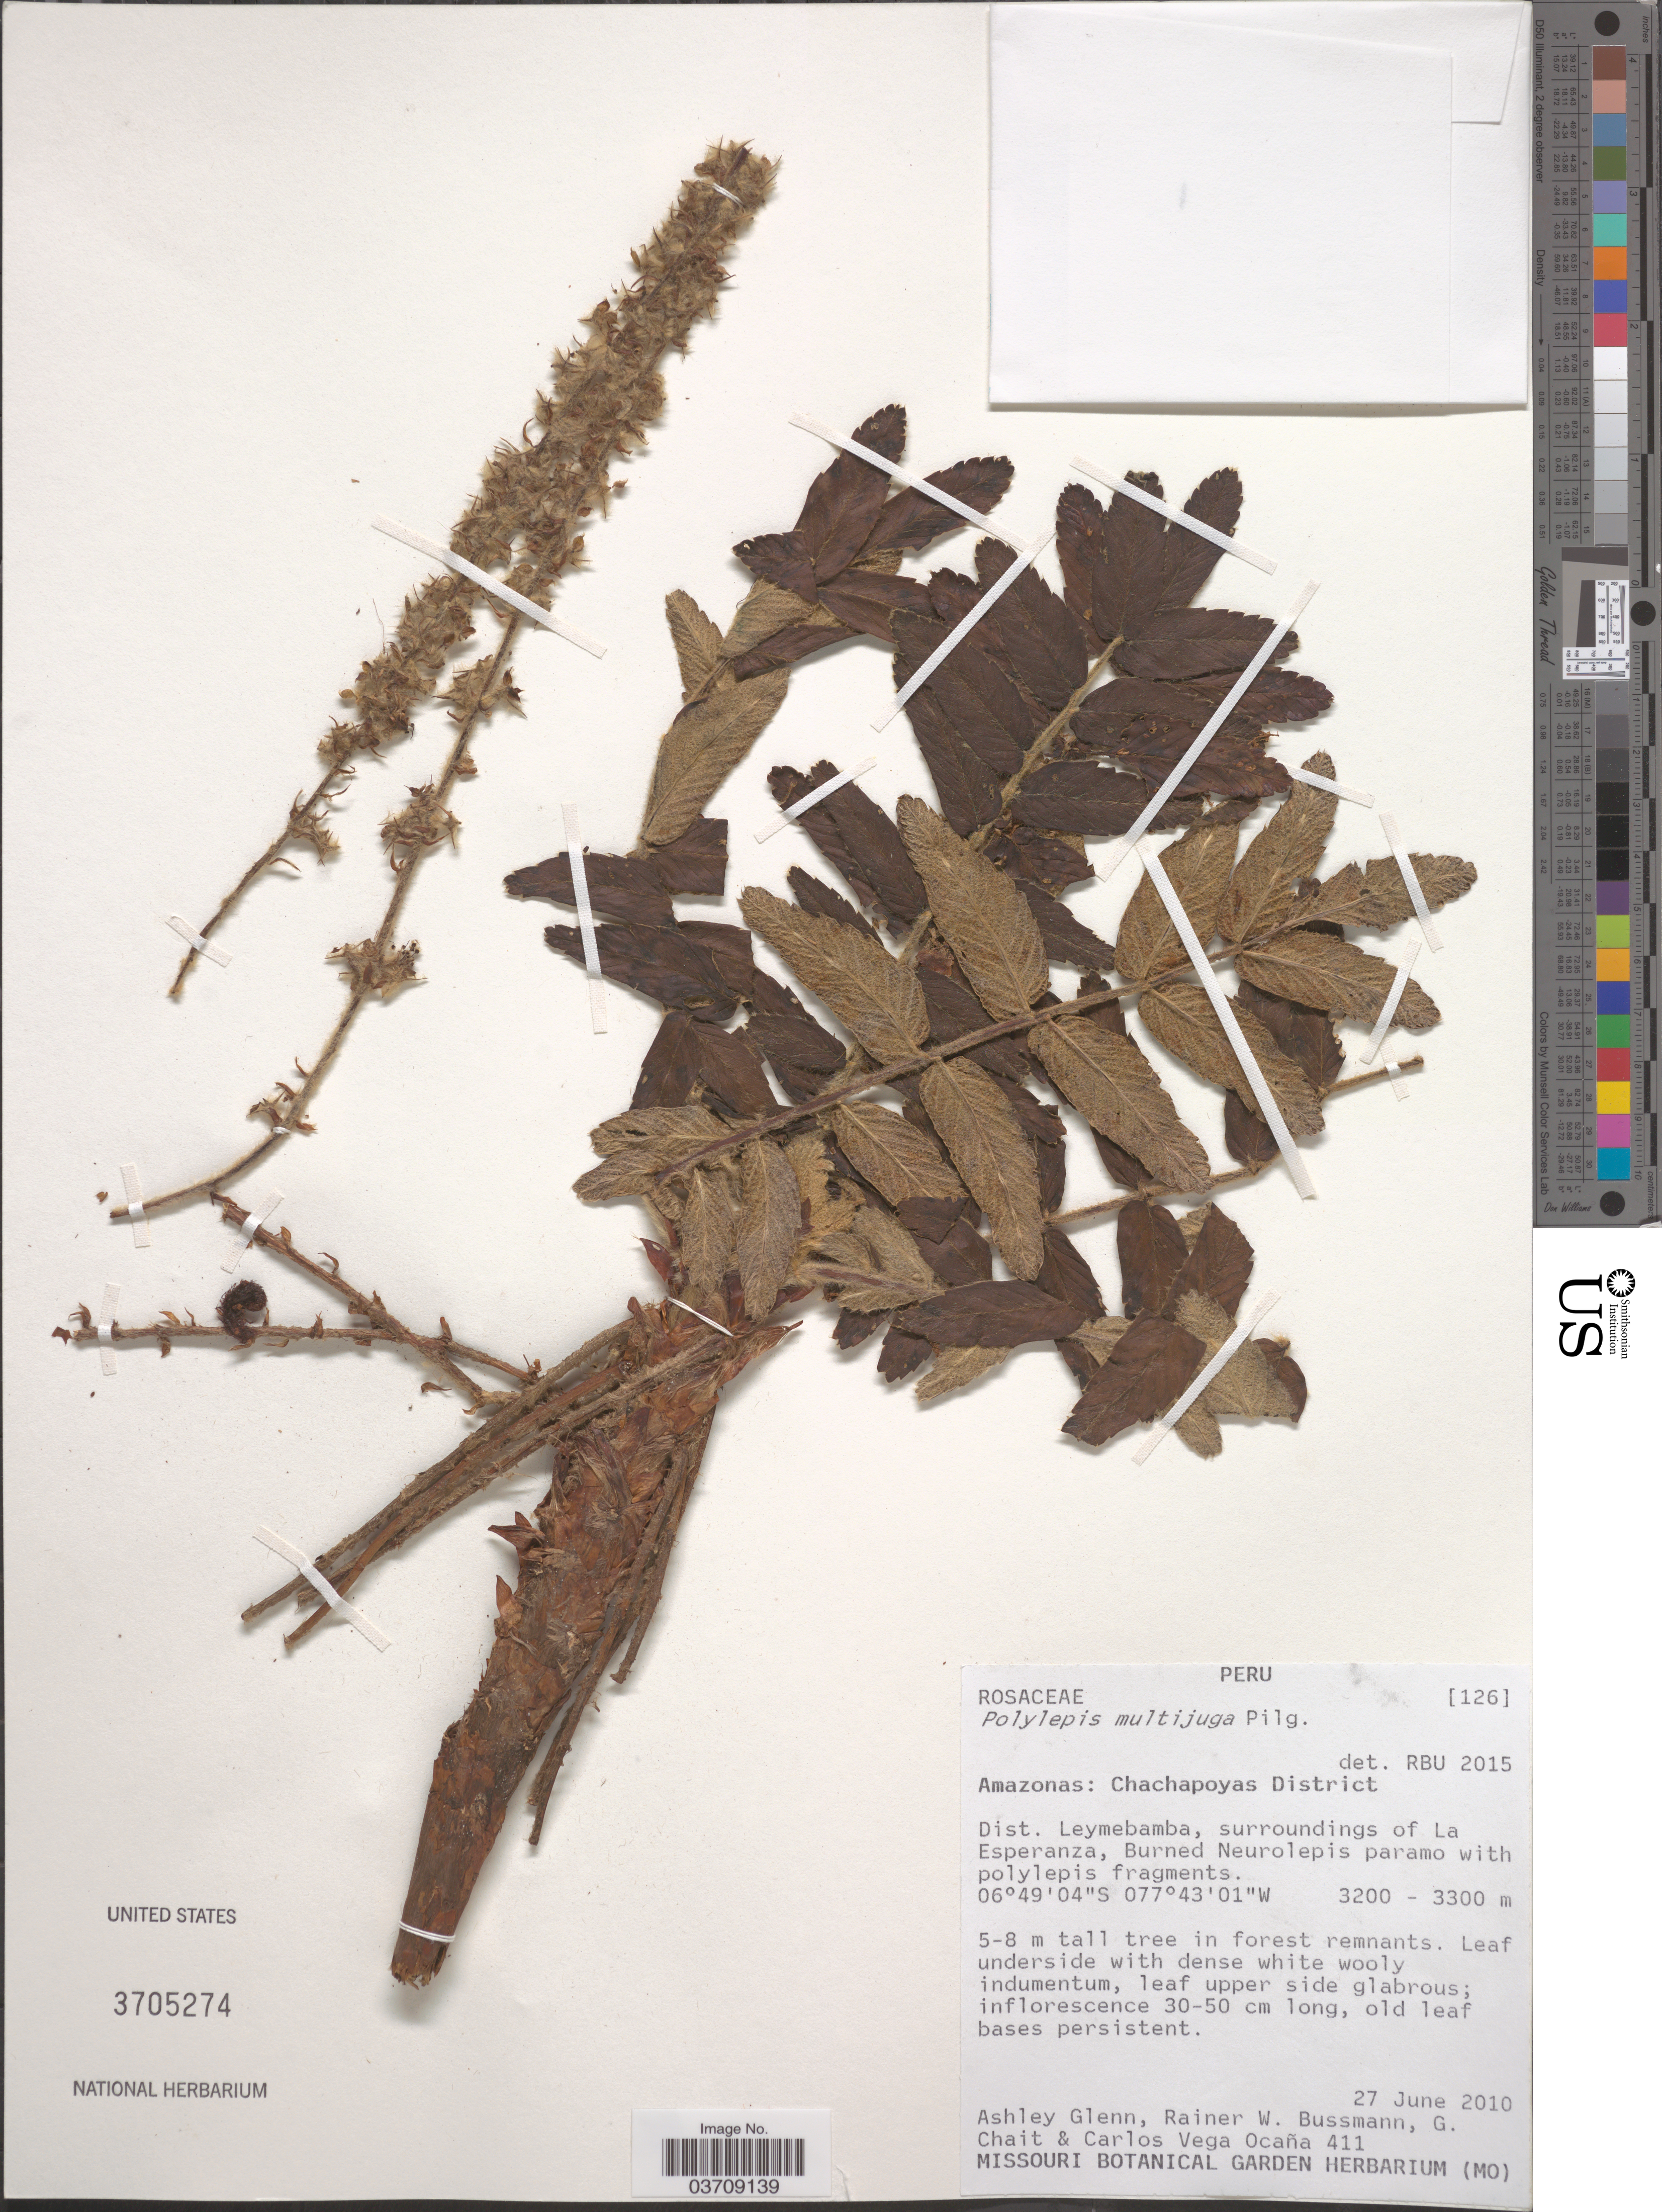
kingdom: Plantae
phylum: Tracheophyta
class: Magnoliopsida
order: Rosales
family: Rosaceae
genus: Polylepis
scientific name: Polylepis multijuga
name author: Pilg.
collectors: A. Glenn, R. W. Bussmann, G. Chait & C. Vega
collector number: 411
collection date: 2010-06-27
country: Peru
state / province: Amazonas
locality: Chachapoyas District. Dist. Leymebamba, surroundings of La Esperanza.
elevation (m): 3200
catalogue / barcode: US 3705274